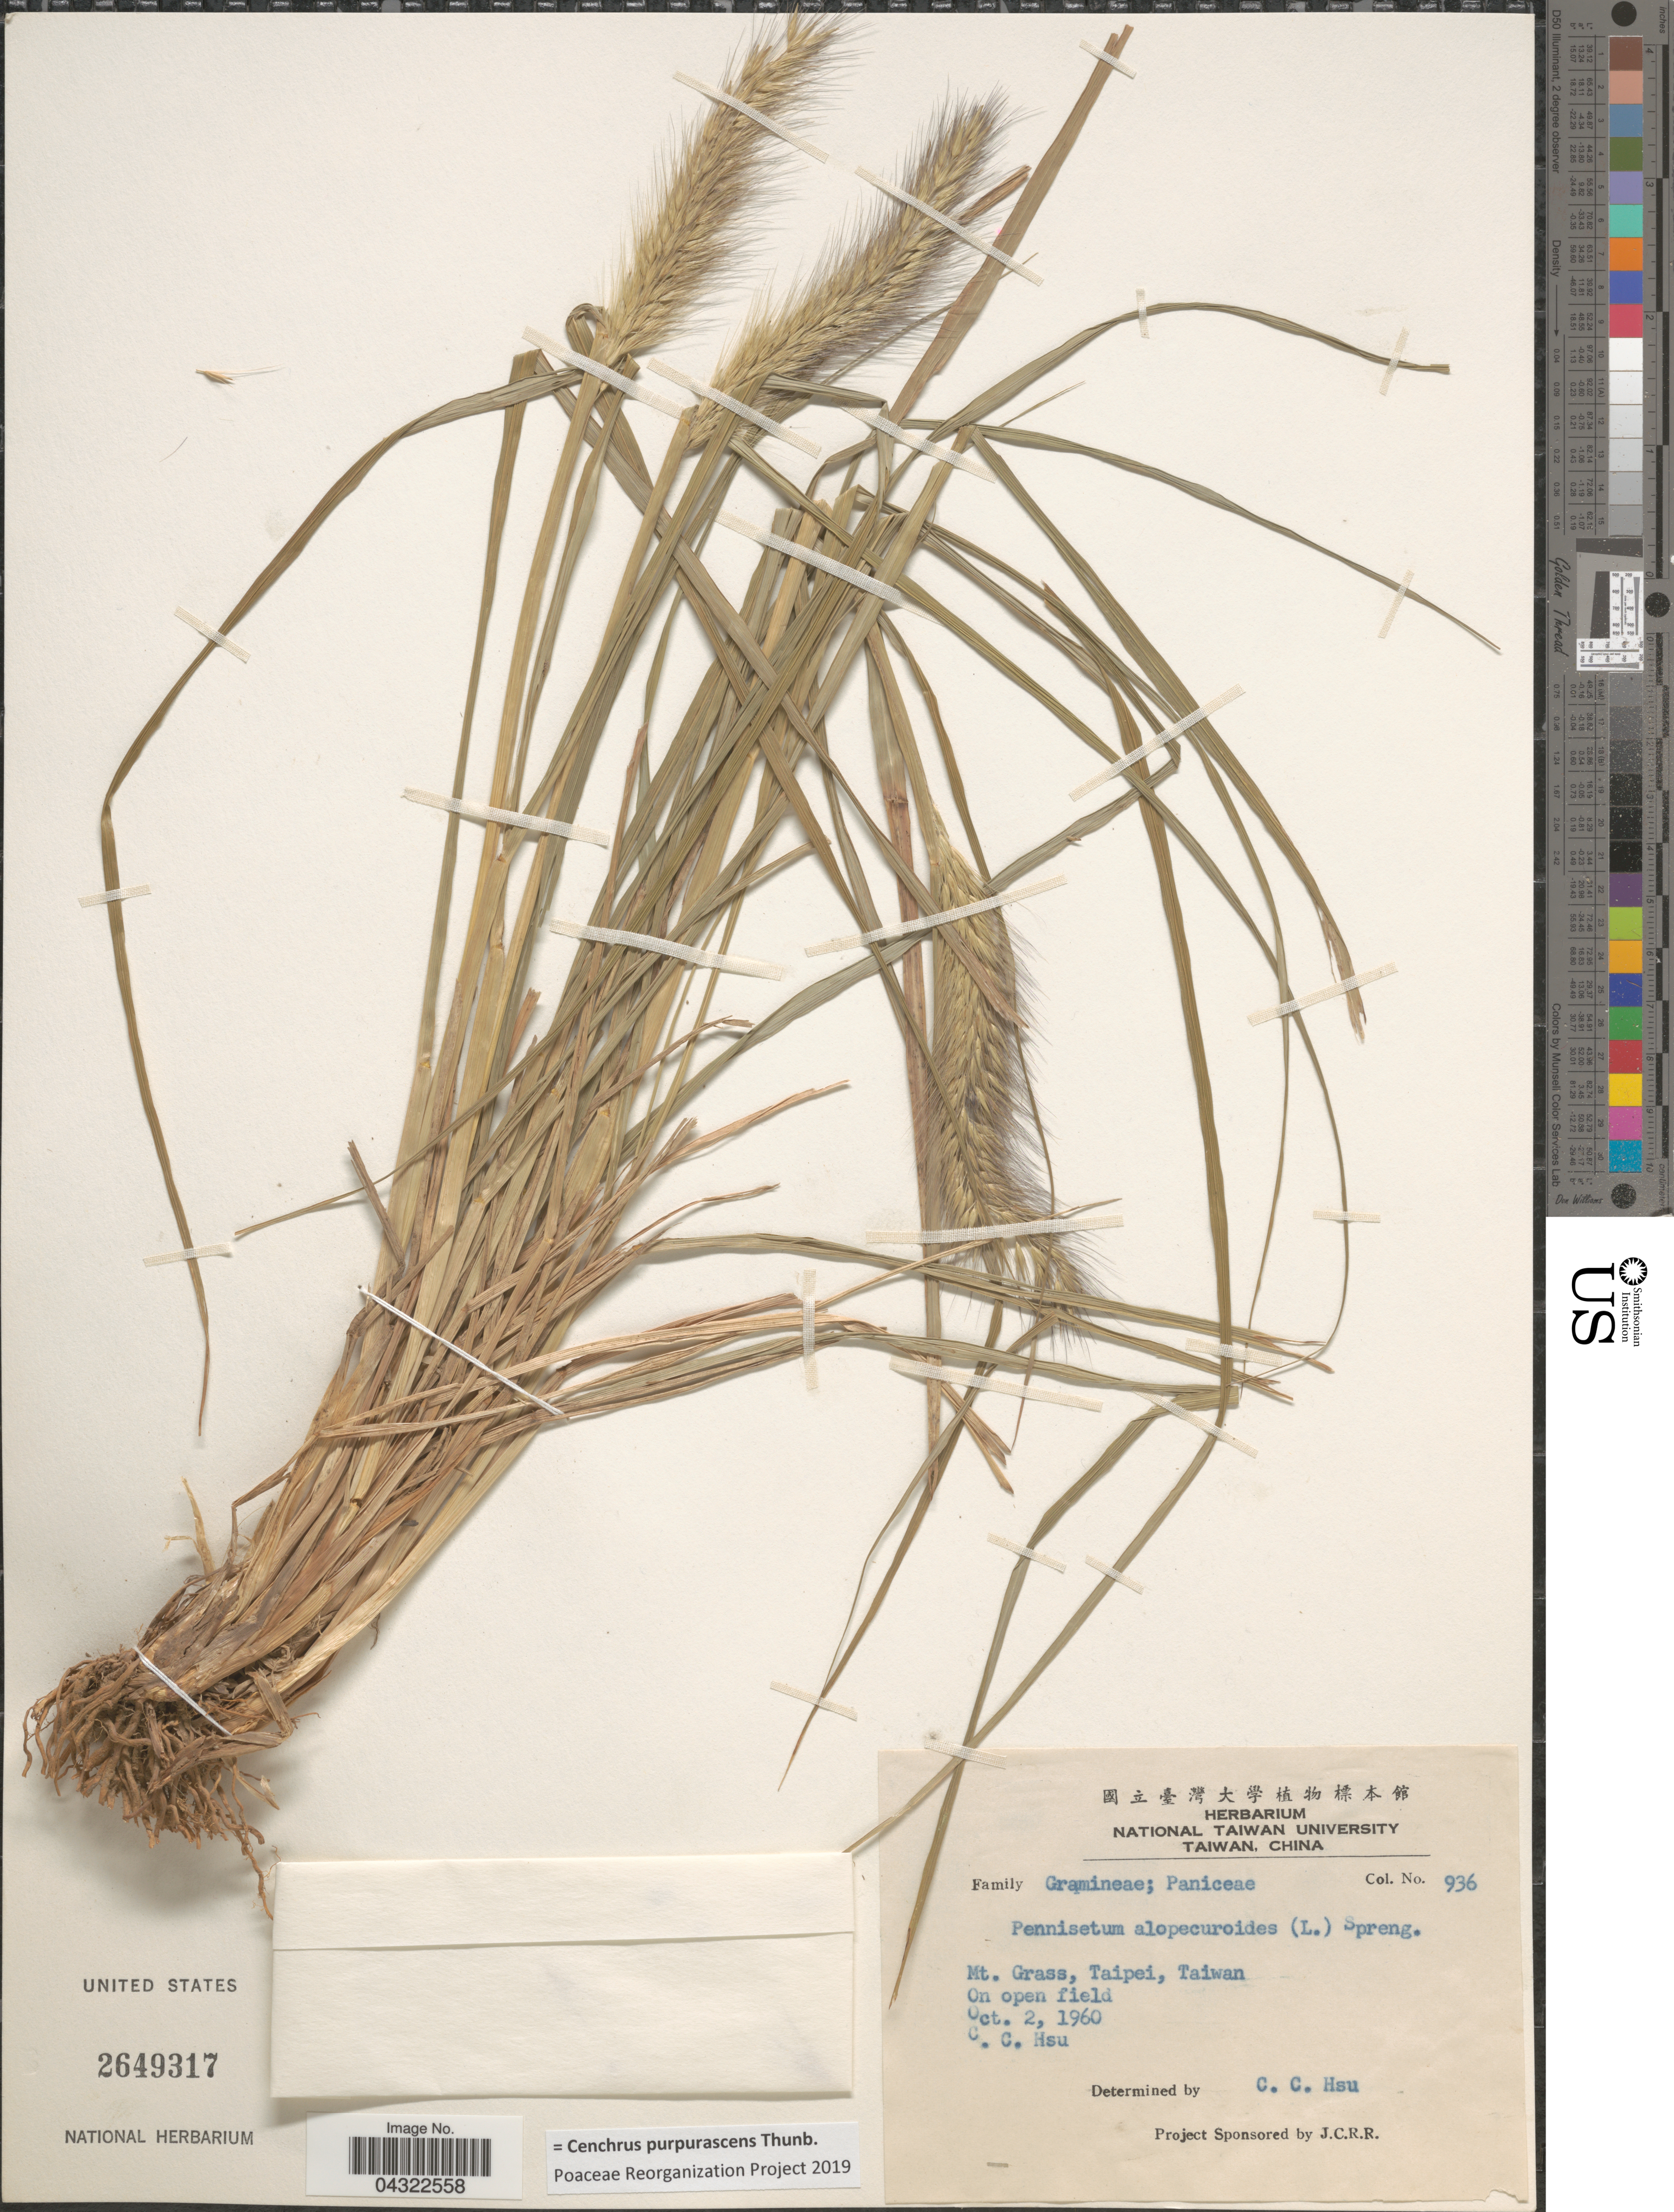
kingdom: Plantae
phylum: Tracheophyta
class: Liliopsida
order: Poales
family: Poaceae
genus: Cenchrus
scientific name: Cenchrus purpurascens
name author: Thunb.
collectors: C. Hsu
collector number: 936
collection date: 1960-10-02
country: Taiwan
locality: Mt. Grass, Taipei. On open field.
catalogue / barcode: US 2649317